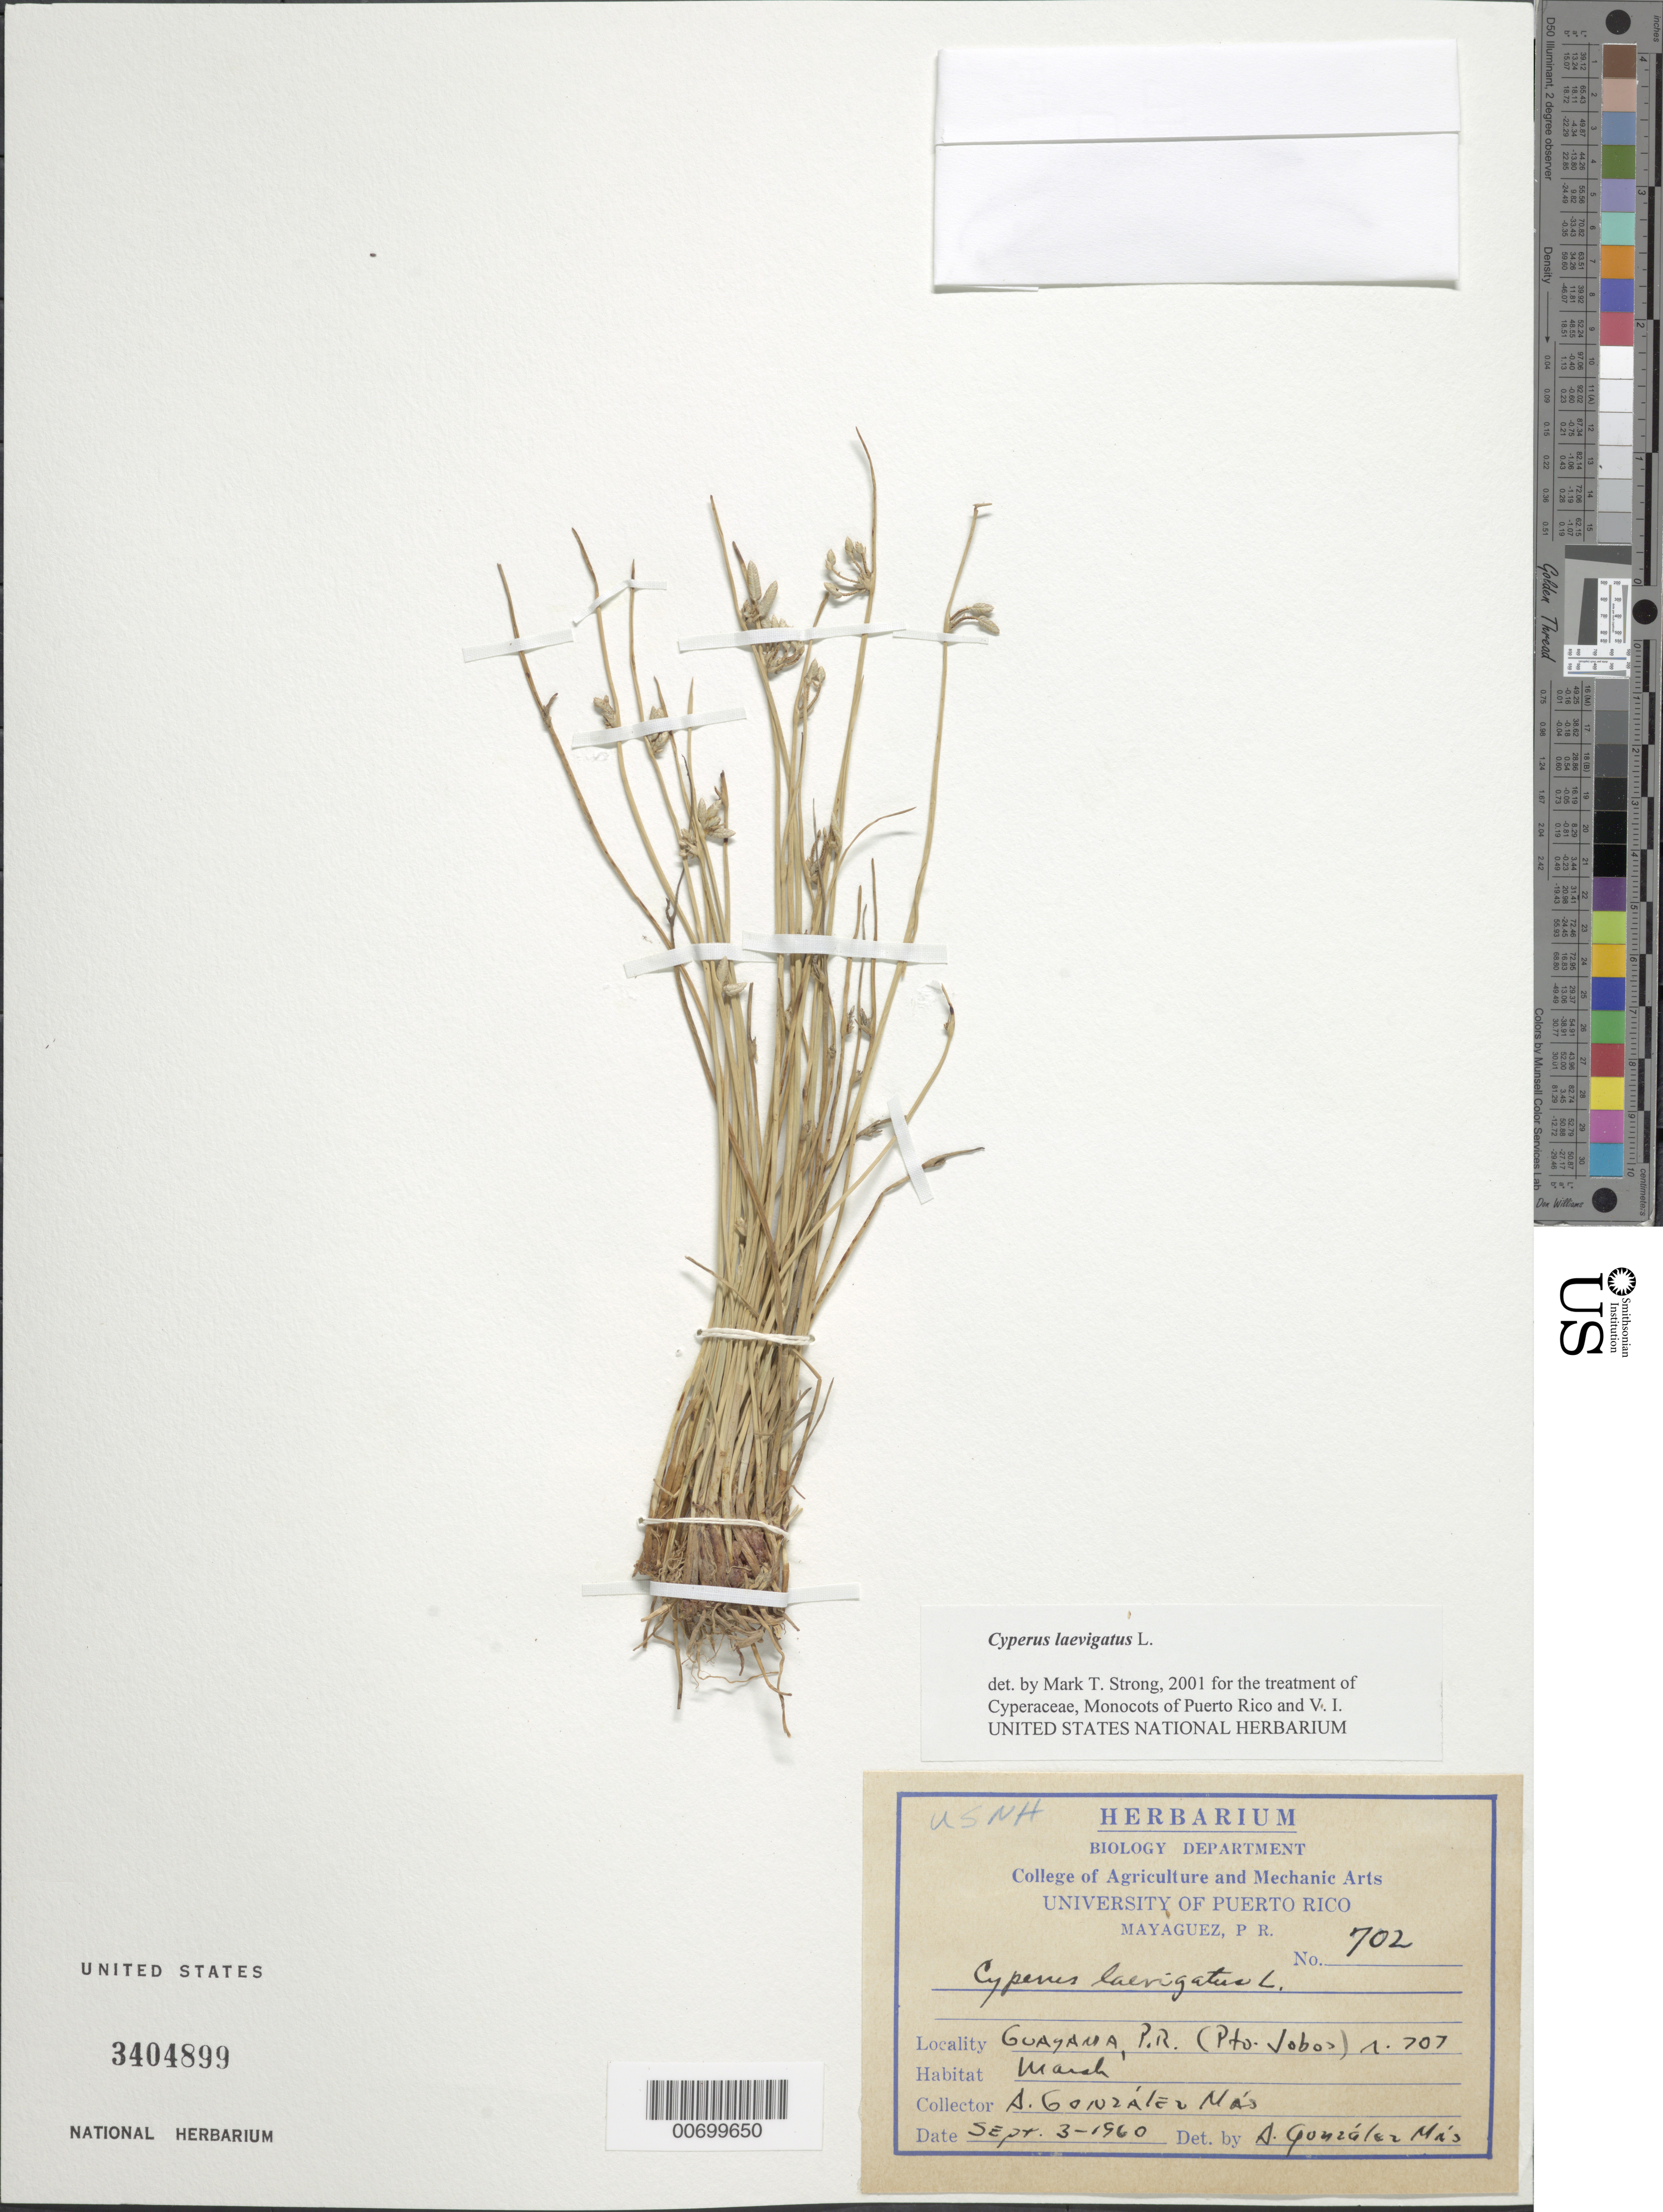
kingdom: Plantae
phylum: Tracheophyta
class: Liliopsida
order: Poales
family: Cyperaceae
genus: Cyperus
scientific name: Cyperus laevigatus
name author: L.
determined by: Strong, M. T., (US), Smithsonian Institution - National Museum of Natural History (UNITED STATES)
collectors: A. González Más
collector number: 702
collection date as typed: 03 Sep 1960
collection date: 1960-09-03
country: Puerto Rico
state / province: Guayama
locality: Guayama: Pto. Jobos, Rd. 707.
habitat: Marsh.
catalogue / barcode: US 3404899